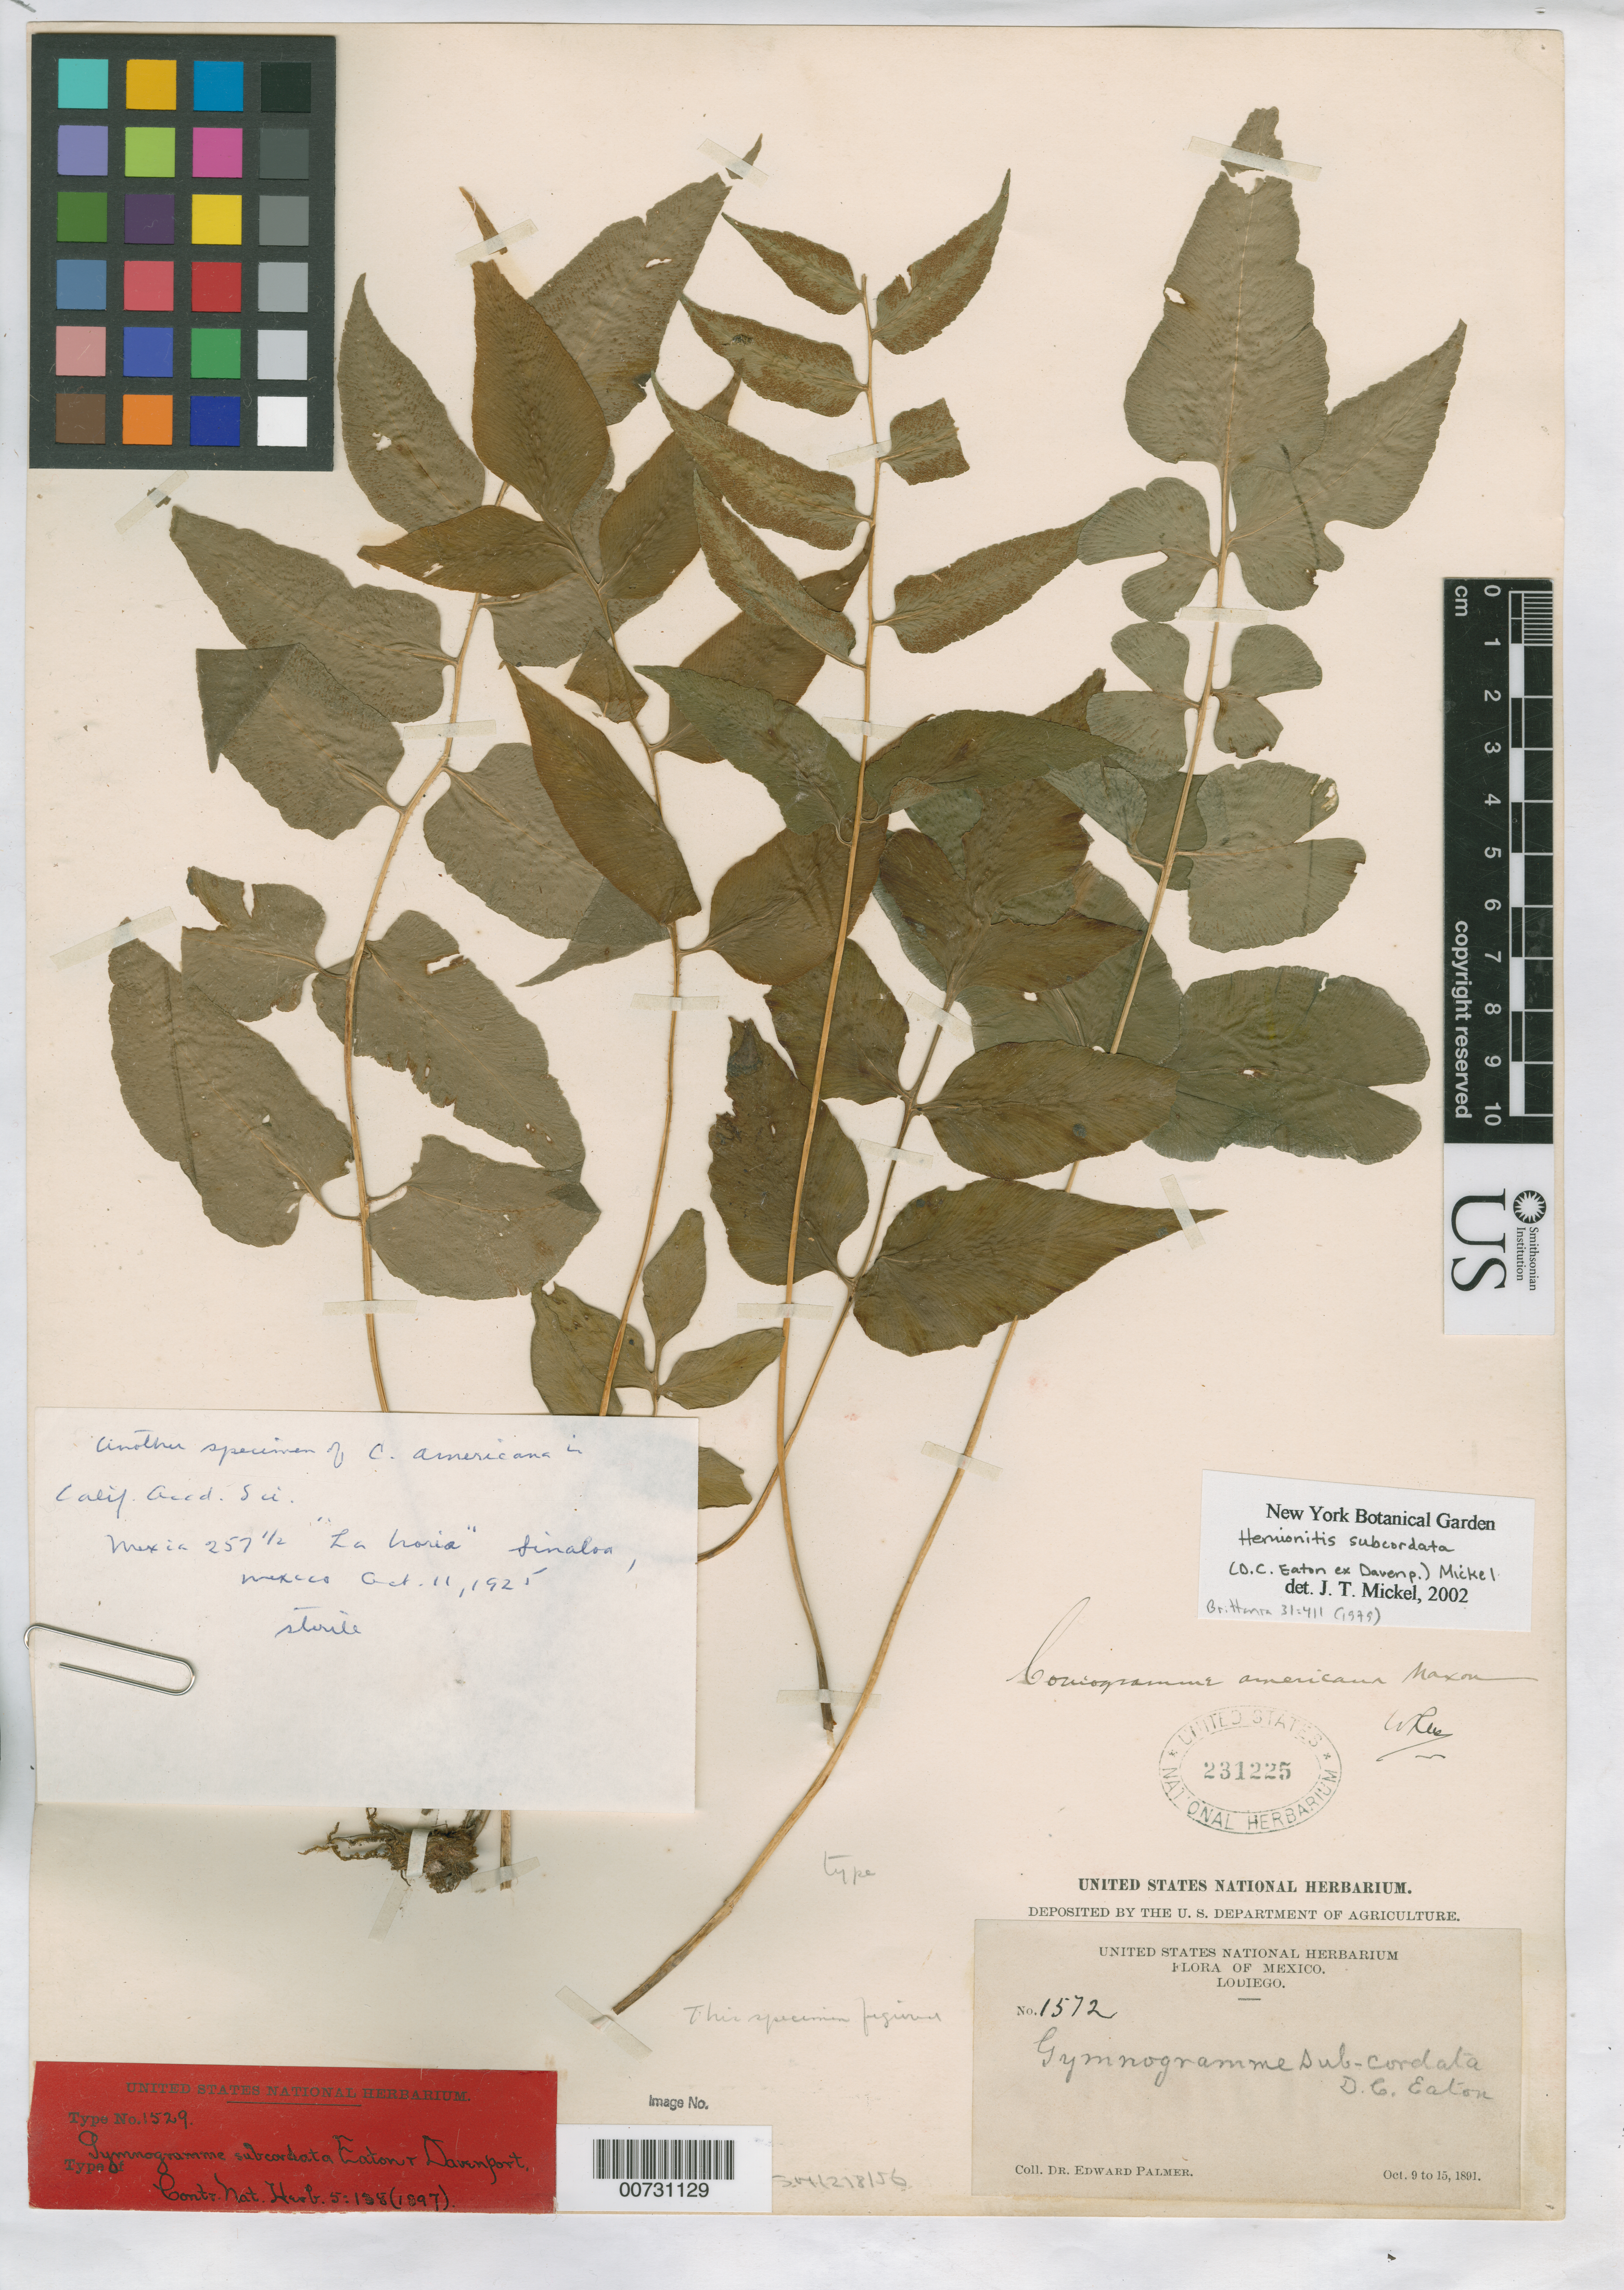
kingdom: Plantae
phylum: Tracheophyta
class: Polypodiopsida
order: Polypodiales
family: Pteridaceae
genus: Gymnogramma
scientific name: Gymnogramma subcordata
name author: D.C. Eaton & Davenp.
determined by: Mickel, J. T., (NY), New York Botanical Garden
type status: Isosyntype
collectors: E. Palmer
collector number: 1572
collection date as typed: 09 Oct 1891 to 15 Oct 1891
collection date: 1891-10-09/1891-10-15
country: Mexico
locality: Lodiego.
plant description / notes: Annotated by Mickel as "Eaton ex Davenport" but protologue attributes name to both authors ("Eaton & Davenport").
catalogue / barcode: US 231225